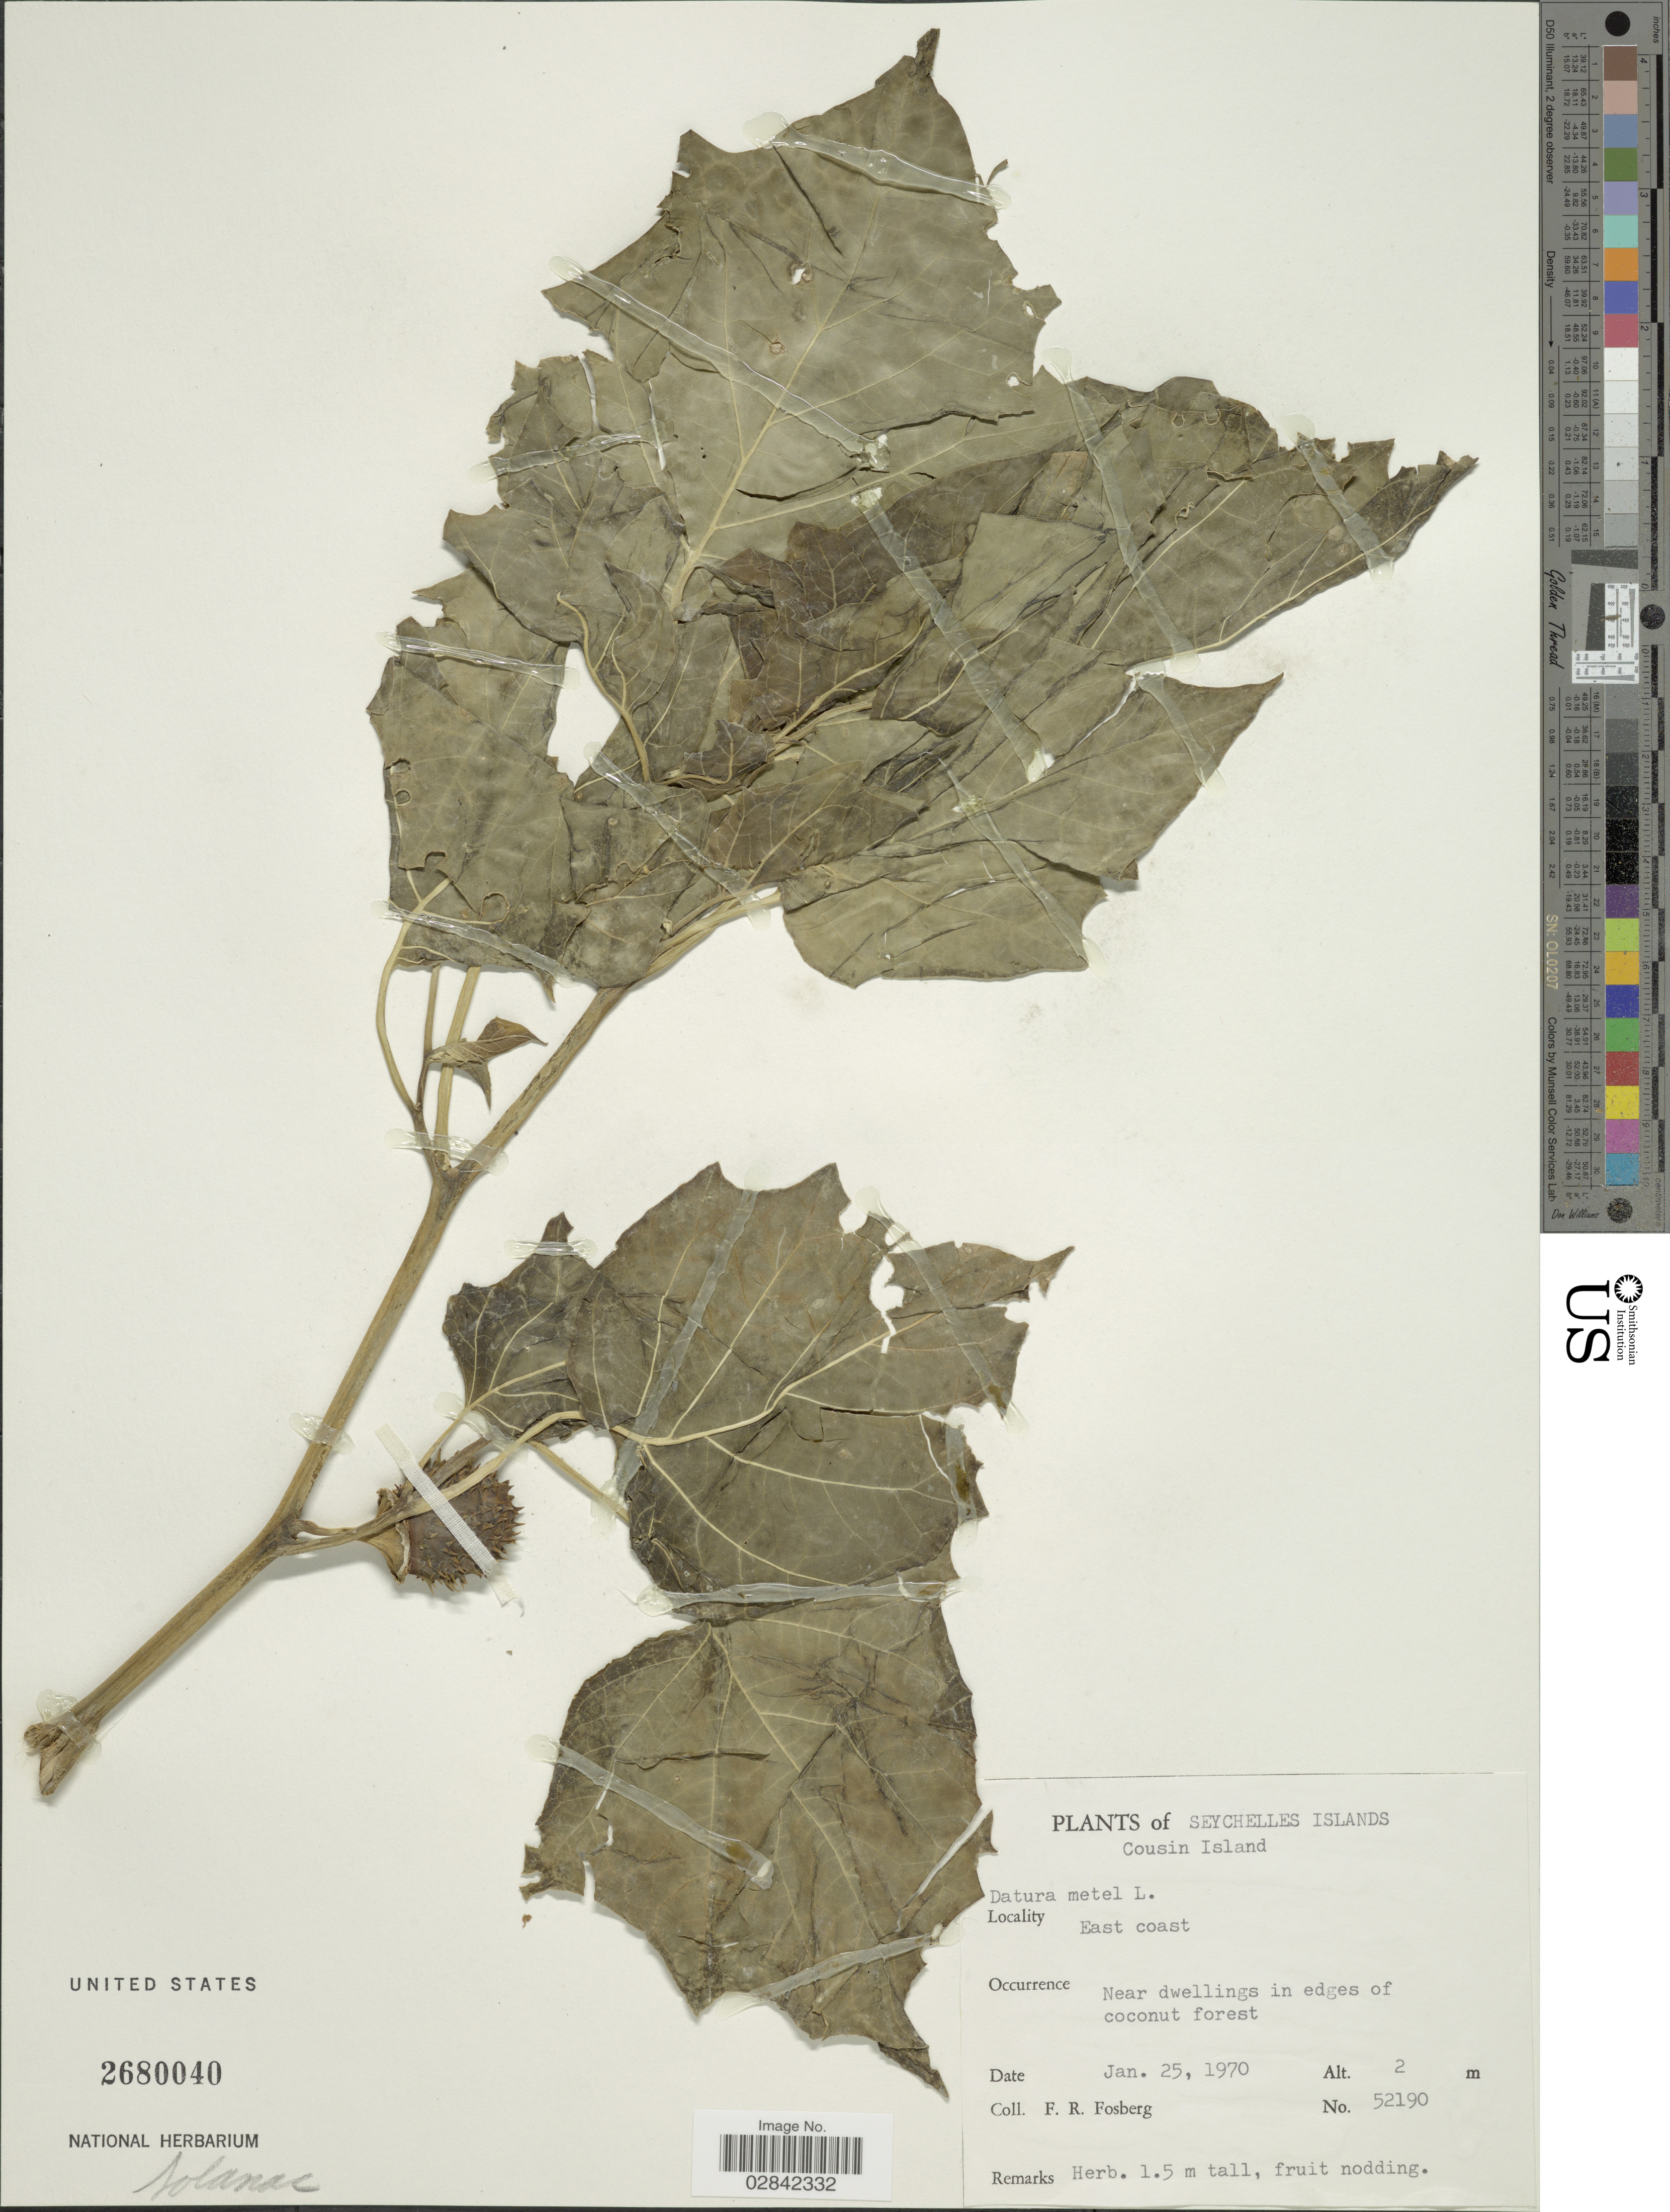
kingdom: Plantae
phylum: Tracheophyta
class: Magnoliopsida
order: Solanales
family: Solanaceae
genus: Datura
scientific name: Datura metel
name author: L.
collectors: F. R. Fosberg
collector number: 52190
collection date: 1970-01-25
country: Seychelles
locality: Seychelles Islands, Cousin Island, East Coast, Near dwellings in edge of coconut forest.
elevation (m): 2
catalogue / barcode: US 2680040